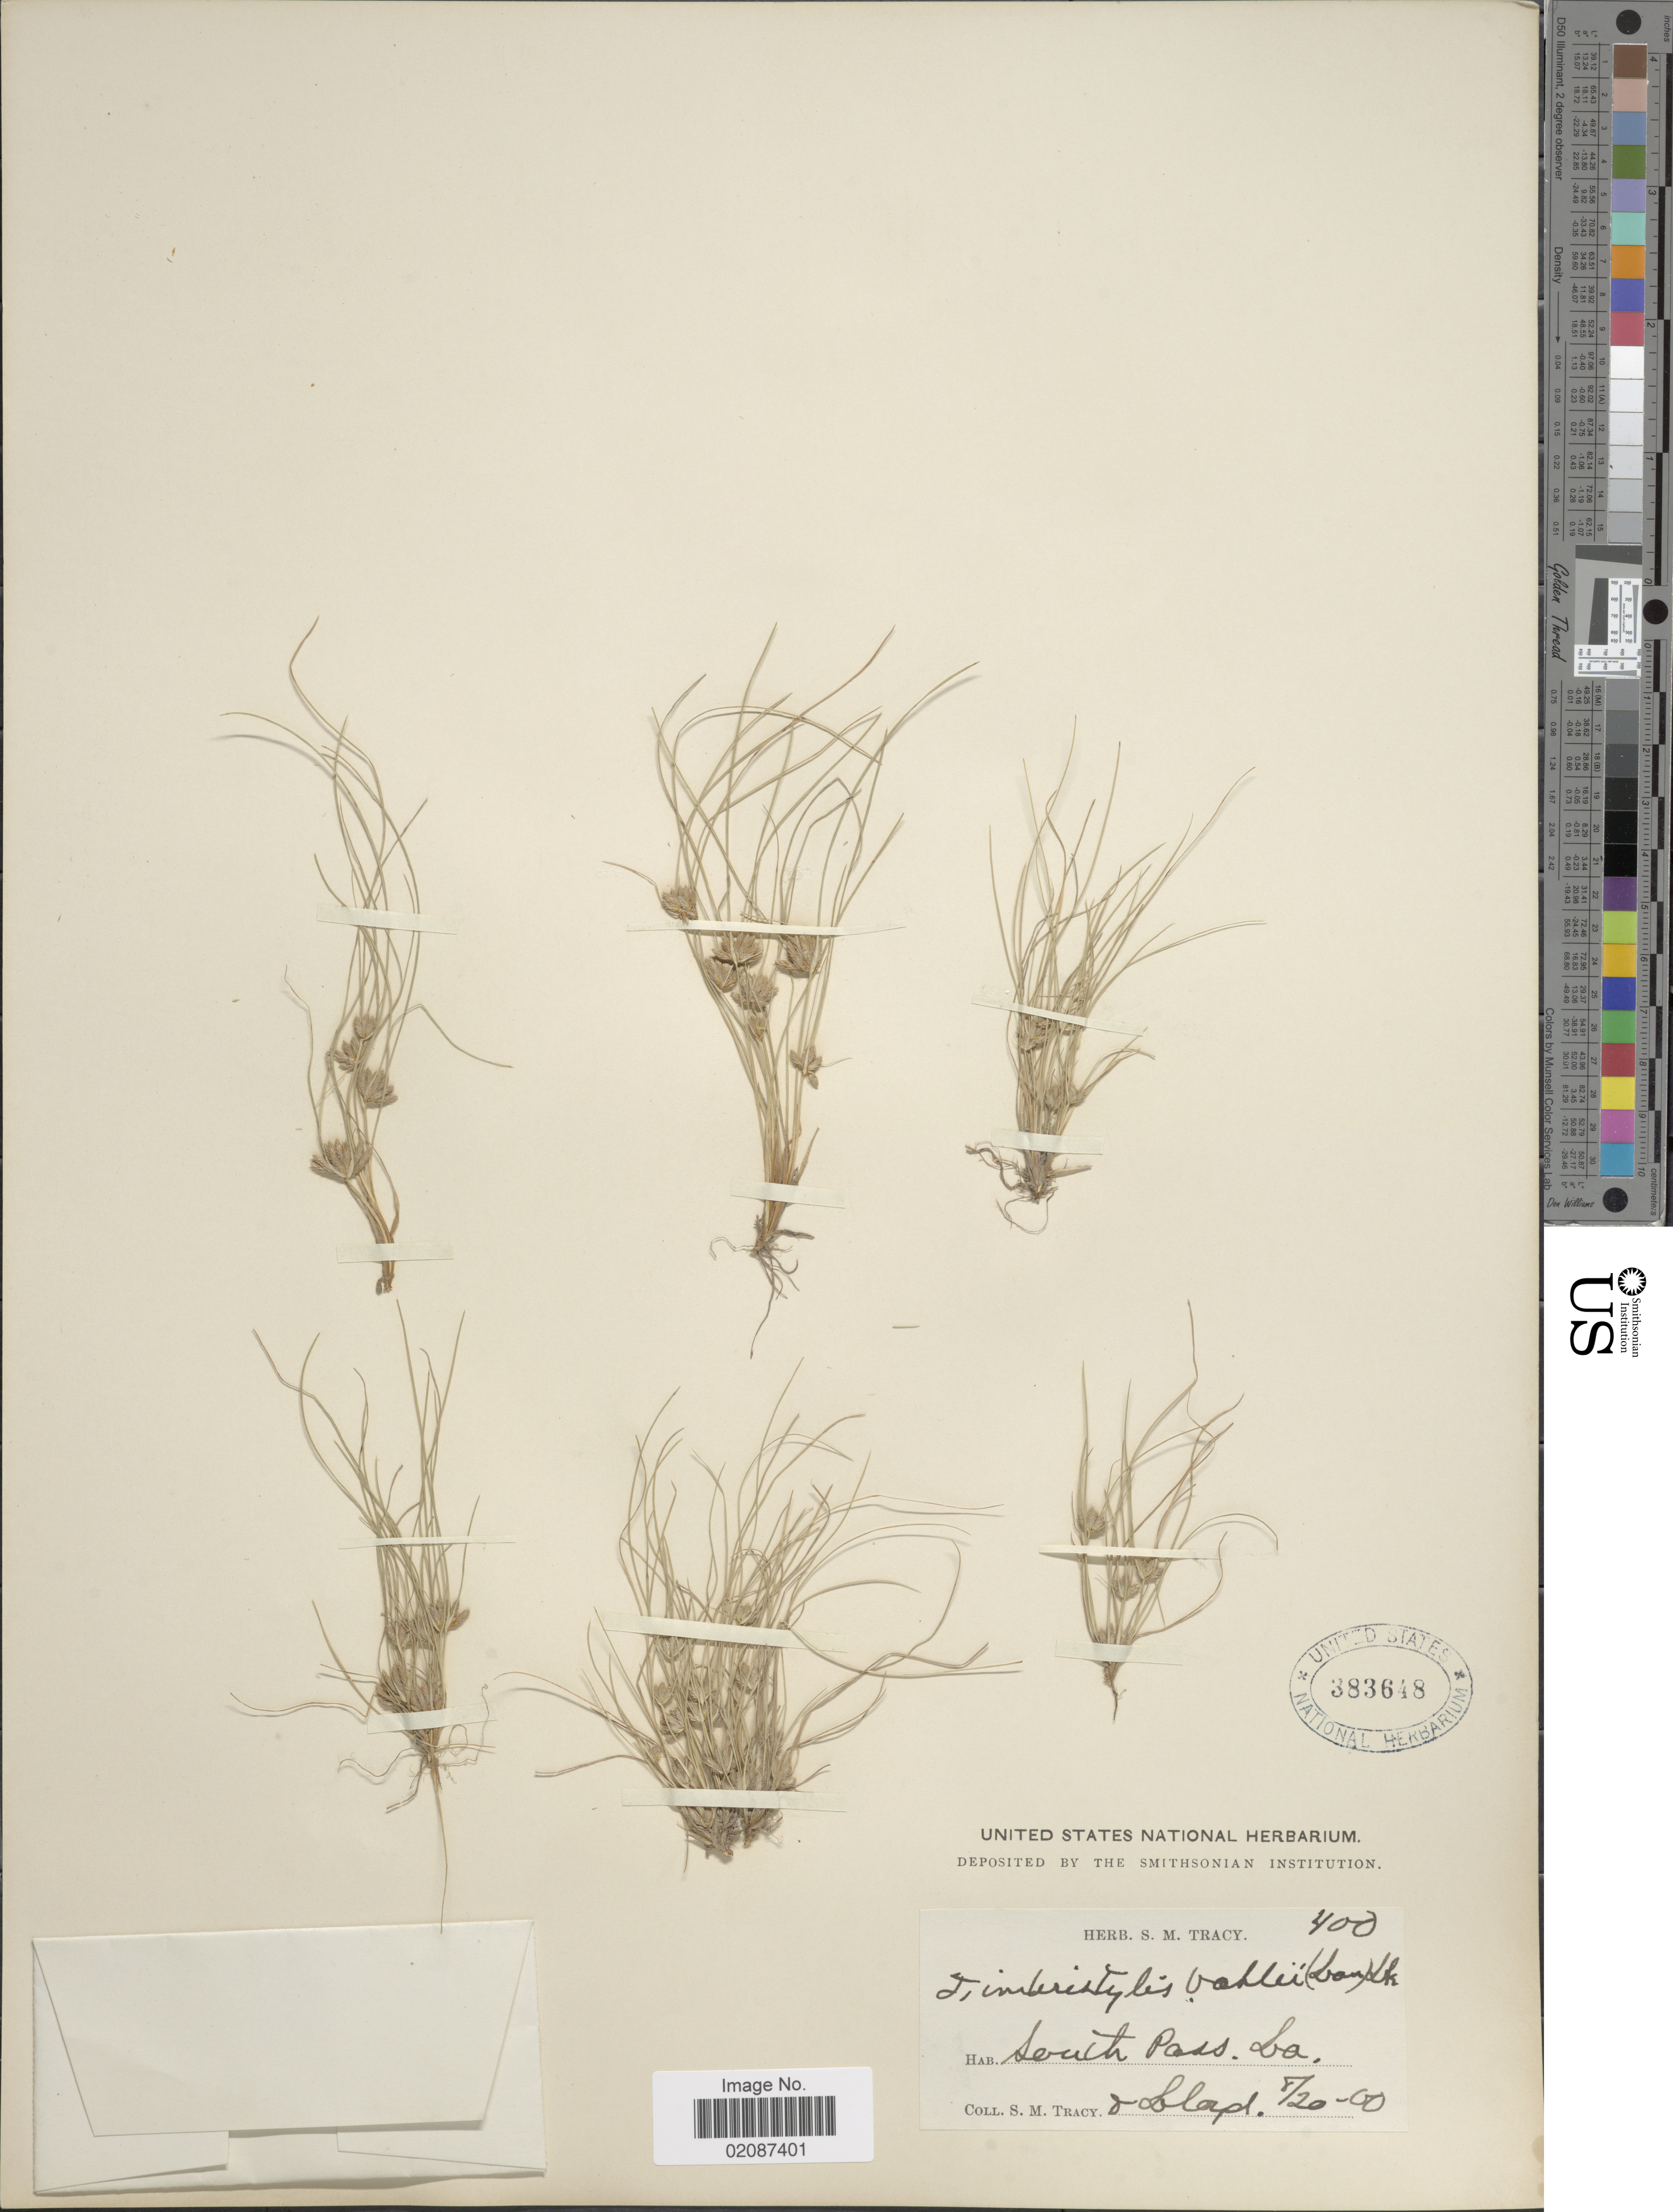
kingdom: Plantae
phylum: Tracheophyta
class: Liliopsida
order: Poales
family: Cyperaceae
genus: Fimbristylis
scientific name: Fimbristylis vahlii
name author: (Lam.) Link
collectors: S. M. Tracy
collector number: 400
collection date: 1900-08-20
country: United States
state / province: Louisiana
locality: South Pass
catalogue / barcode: US 383648